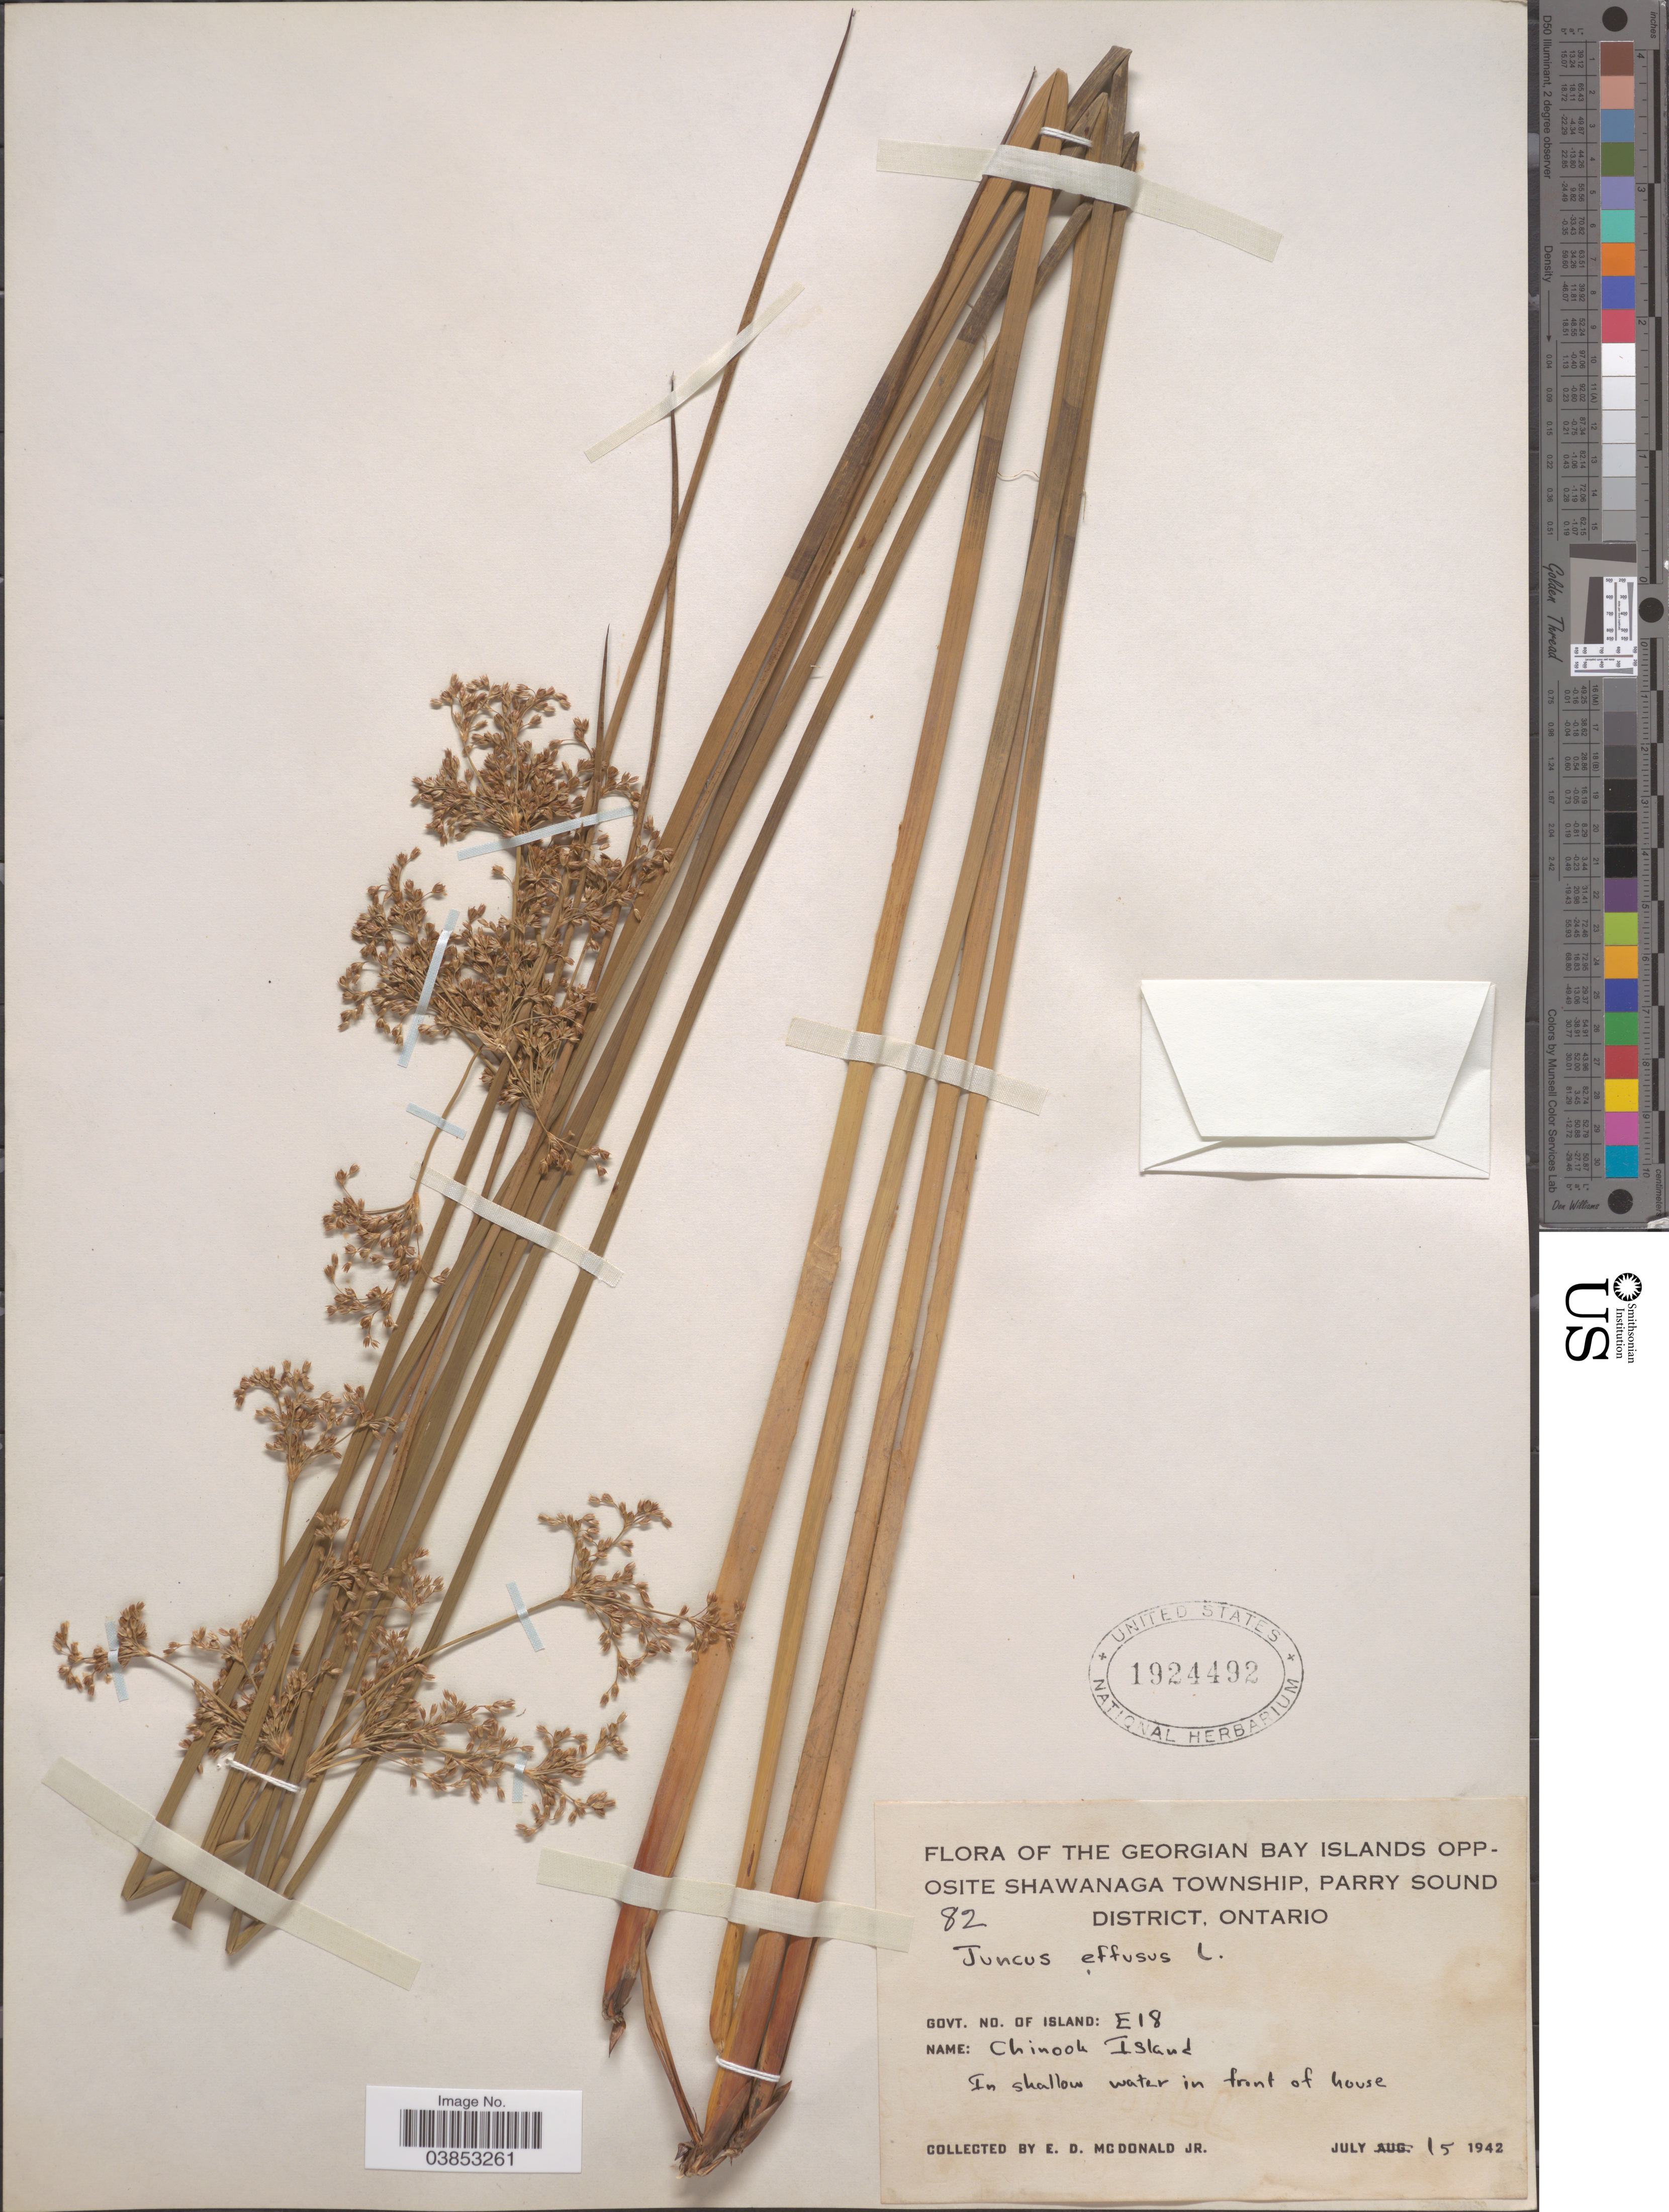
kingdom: Plantae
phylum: Tracheophyta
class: Liliopsida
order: Poales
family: Juncaceae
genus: Juncus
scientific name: Juncus effusus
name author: L.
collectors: E. D. McDonald Jr.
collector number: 82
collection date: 1942-07-15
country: Canada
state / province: Ontario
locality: Georgian Bay Islands opposite Shawanaga Township, Parry Sound District. Govt. No. of Island: E18 Chinook Island. In shallow water in front of house.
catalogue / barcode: US 1924492